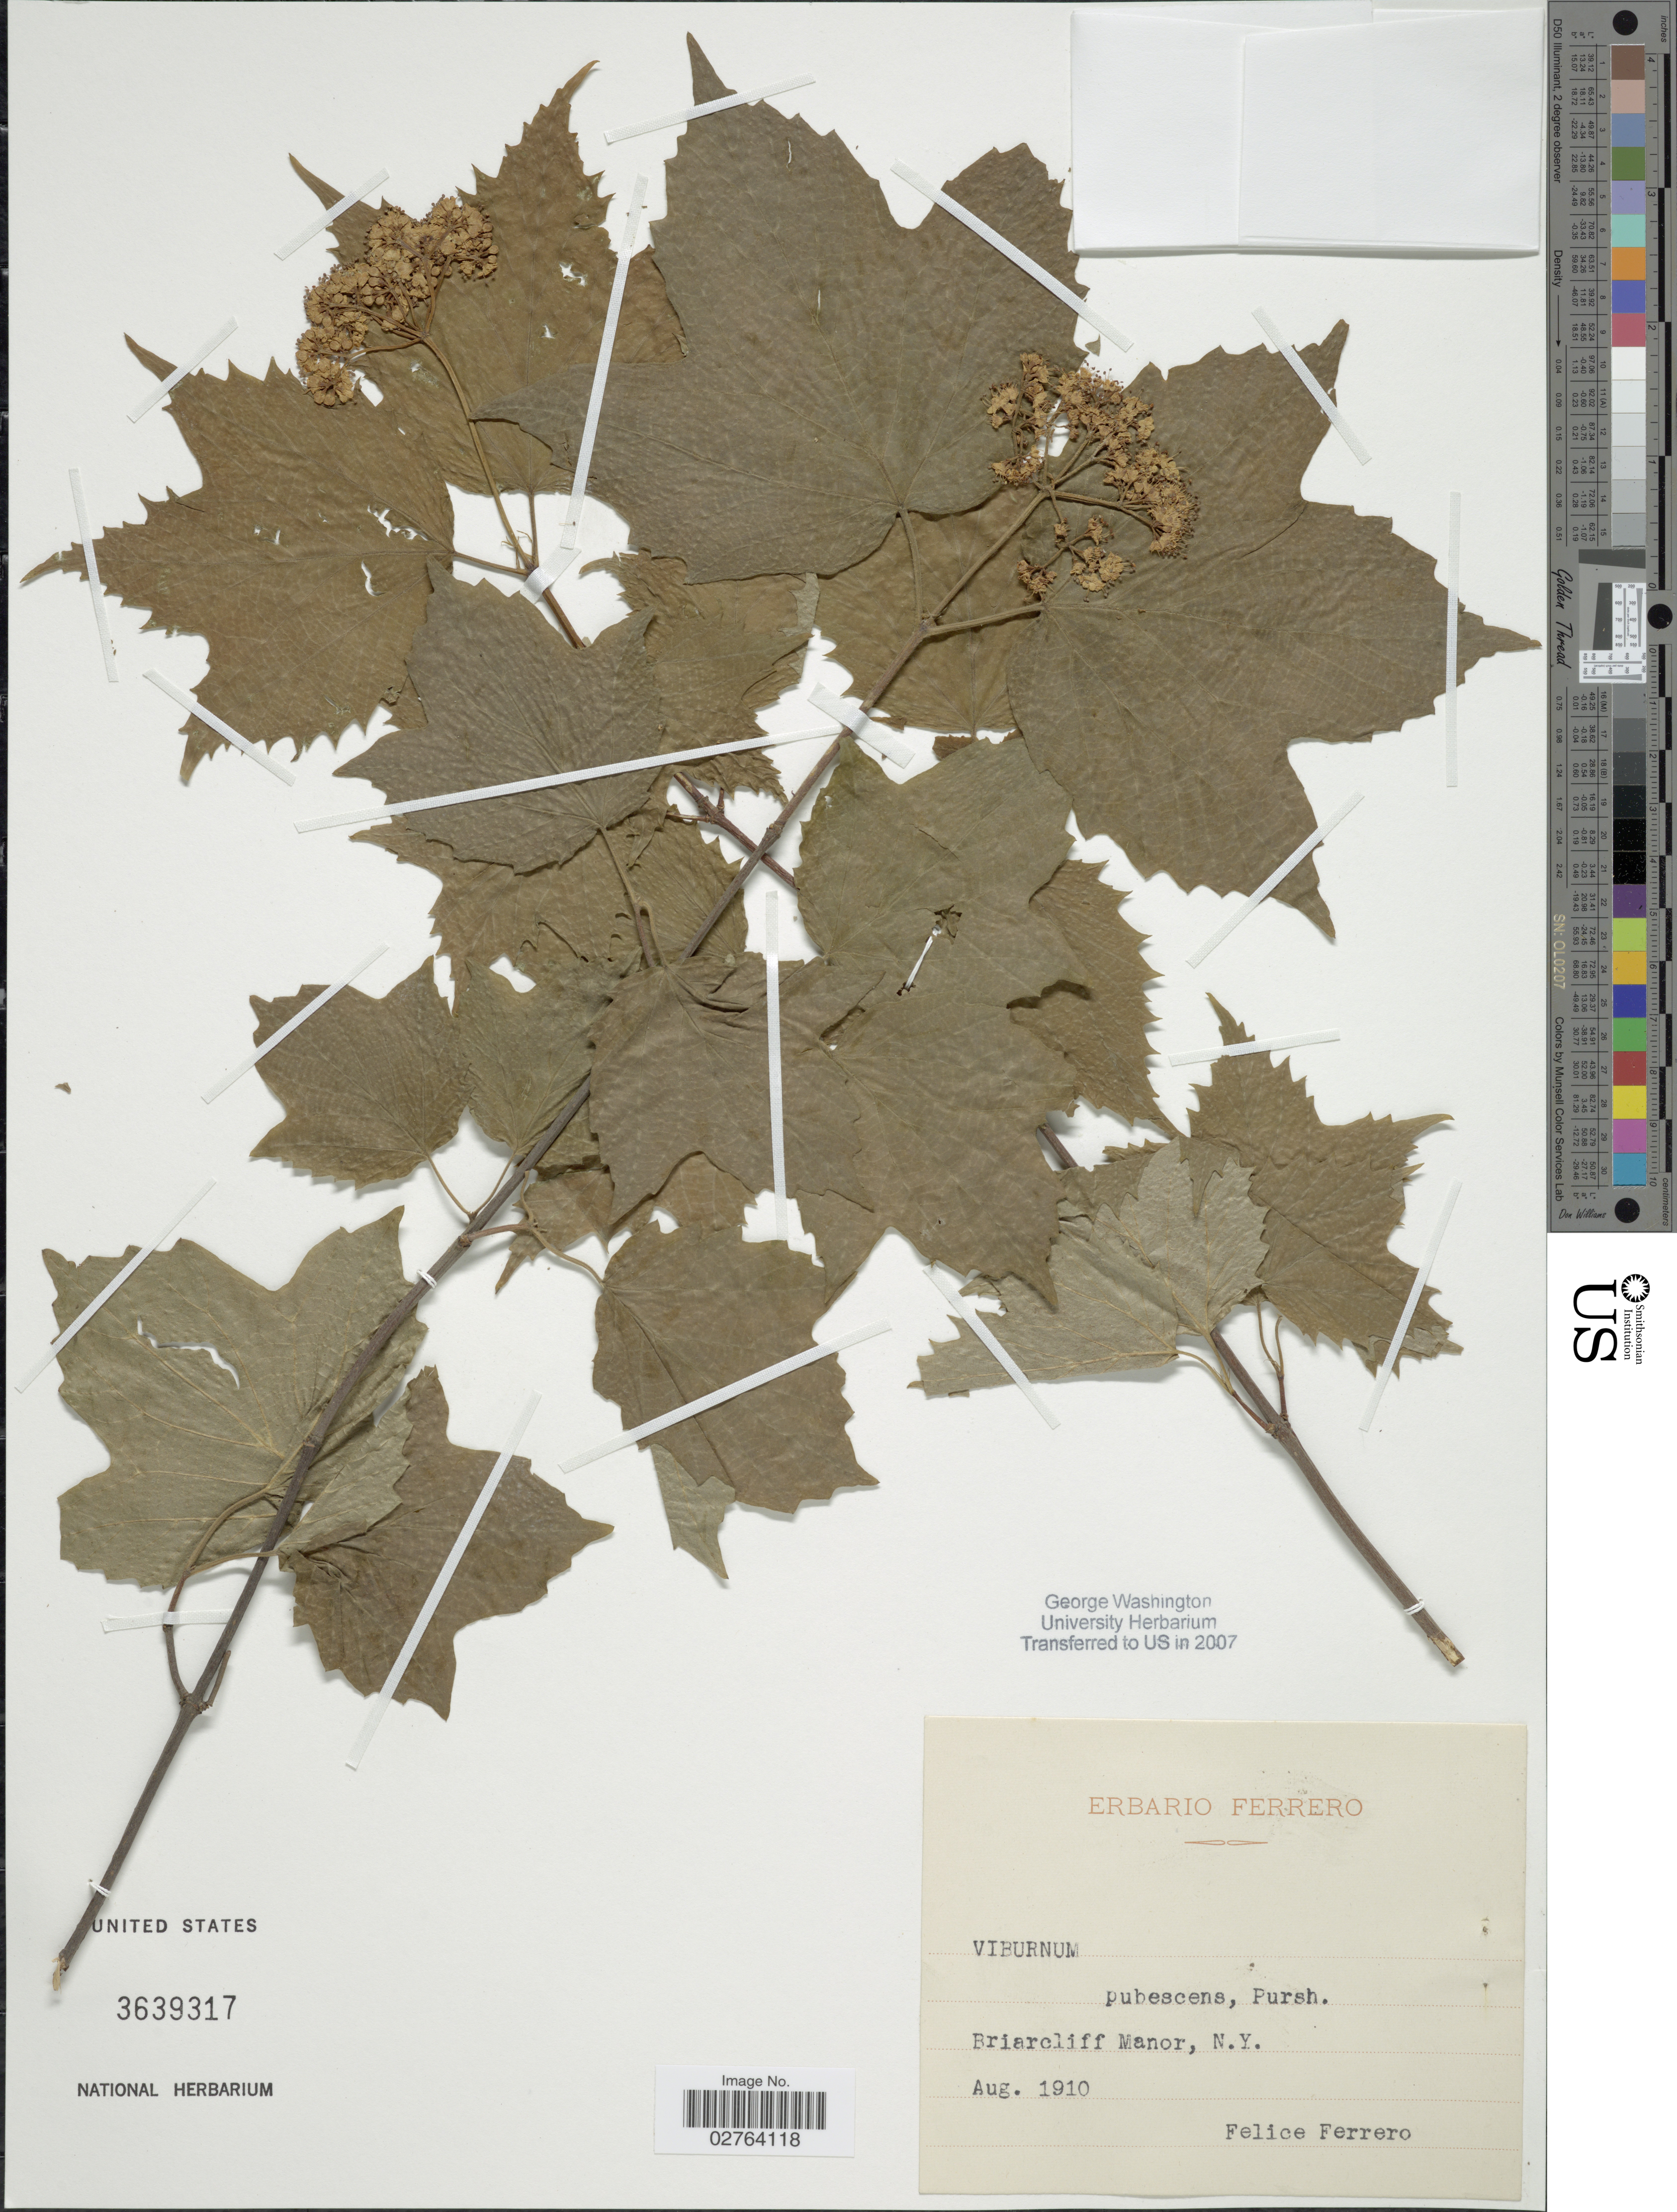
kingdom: Plantae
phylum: Tracheophyta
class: Magnoliopsida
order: Dipsacales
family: Viburnaceae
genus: Viburnum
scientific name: Viburnum pubescens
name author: (Aiton) Pursh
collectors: F. Ferrero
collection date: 1910-08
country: United States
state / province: New York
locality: Briarcliff Manor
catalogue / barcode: US 3639317